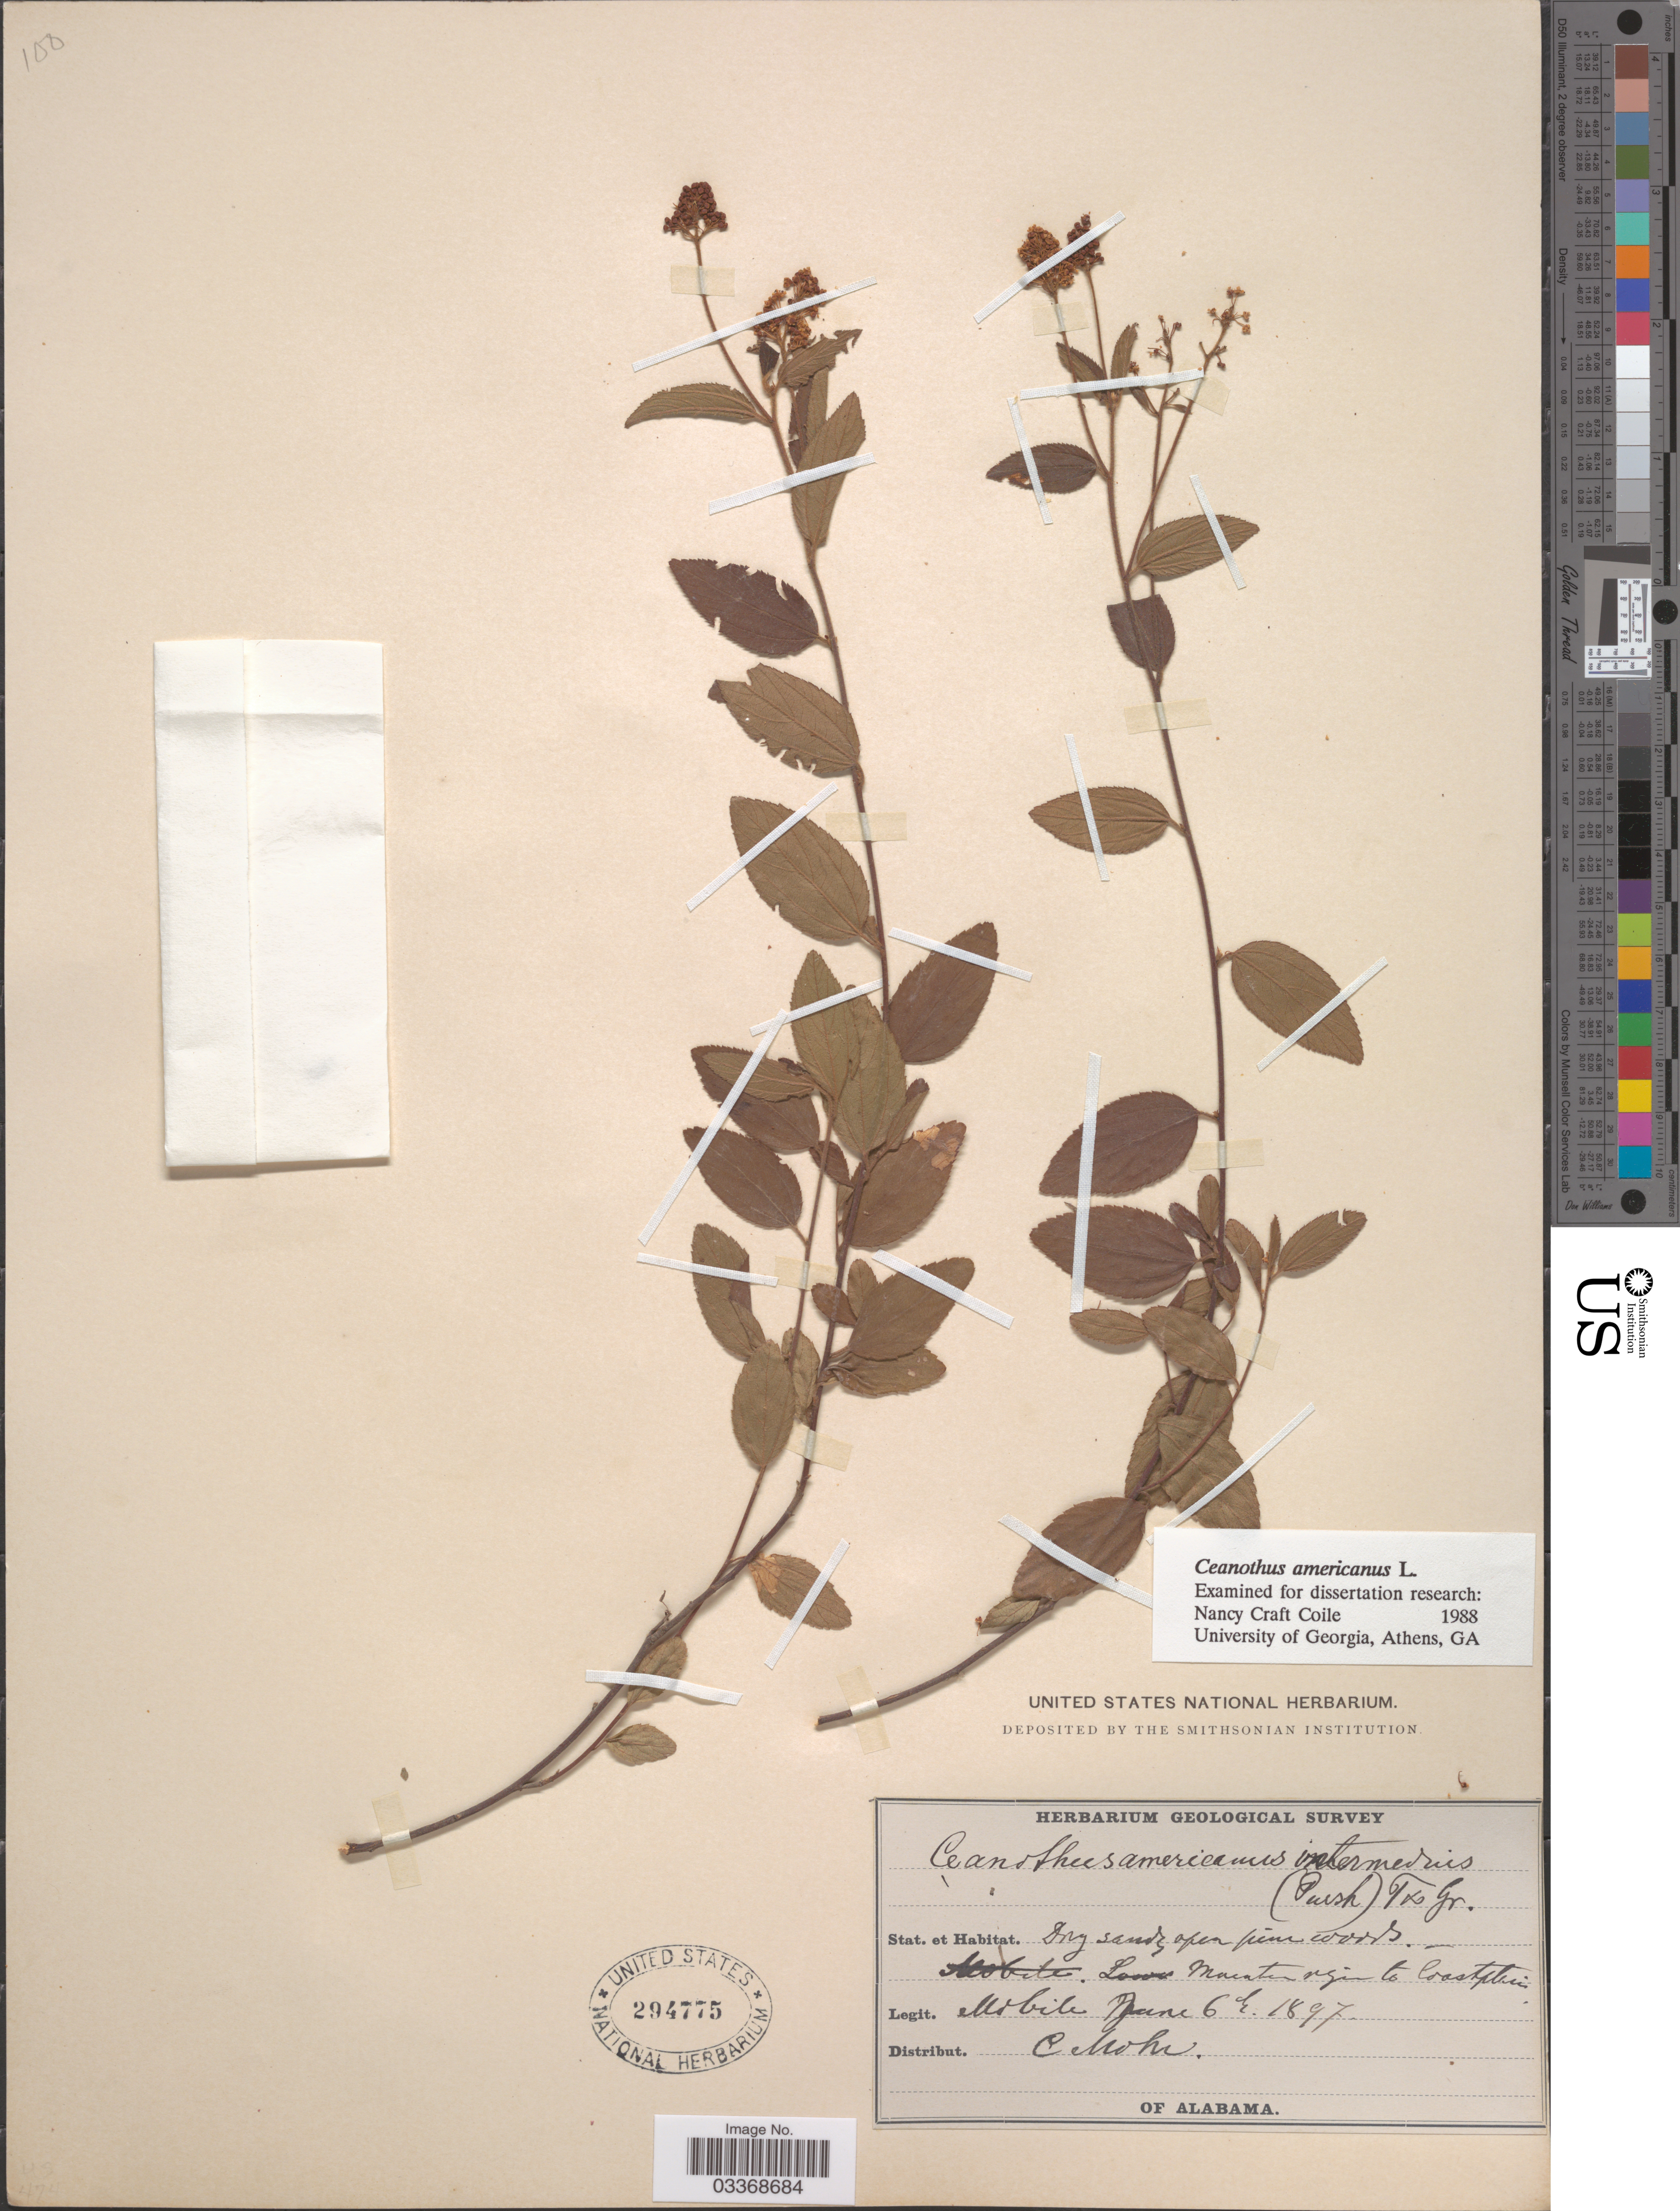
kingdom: Plantae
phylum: Tracheophyta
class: Magnoliopsida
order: Rosales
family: Rhamnaceae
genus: Ceanothus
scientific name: Ceanothus americanus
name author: L.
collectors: C. Mohr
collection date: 1897-06-06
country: United States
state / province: Alabama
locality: Mountain region to Coast plains. Mobile.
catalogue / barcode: US 294775